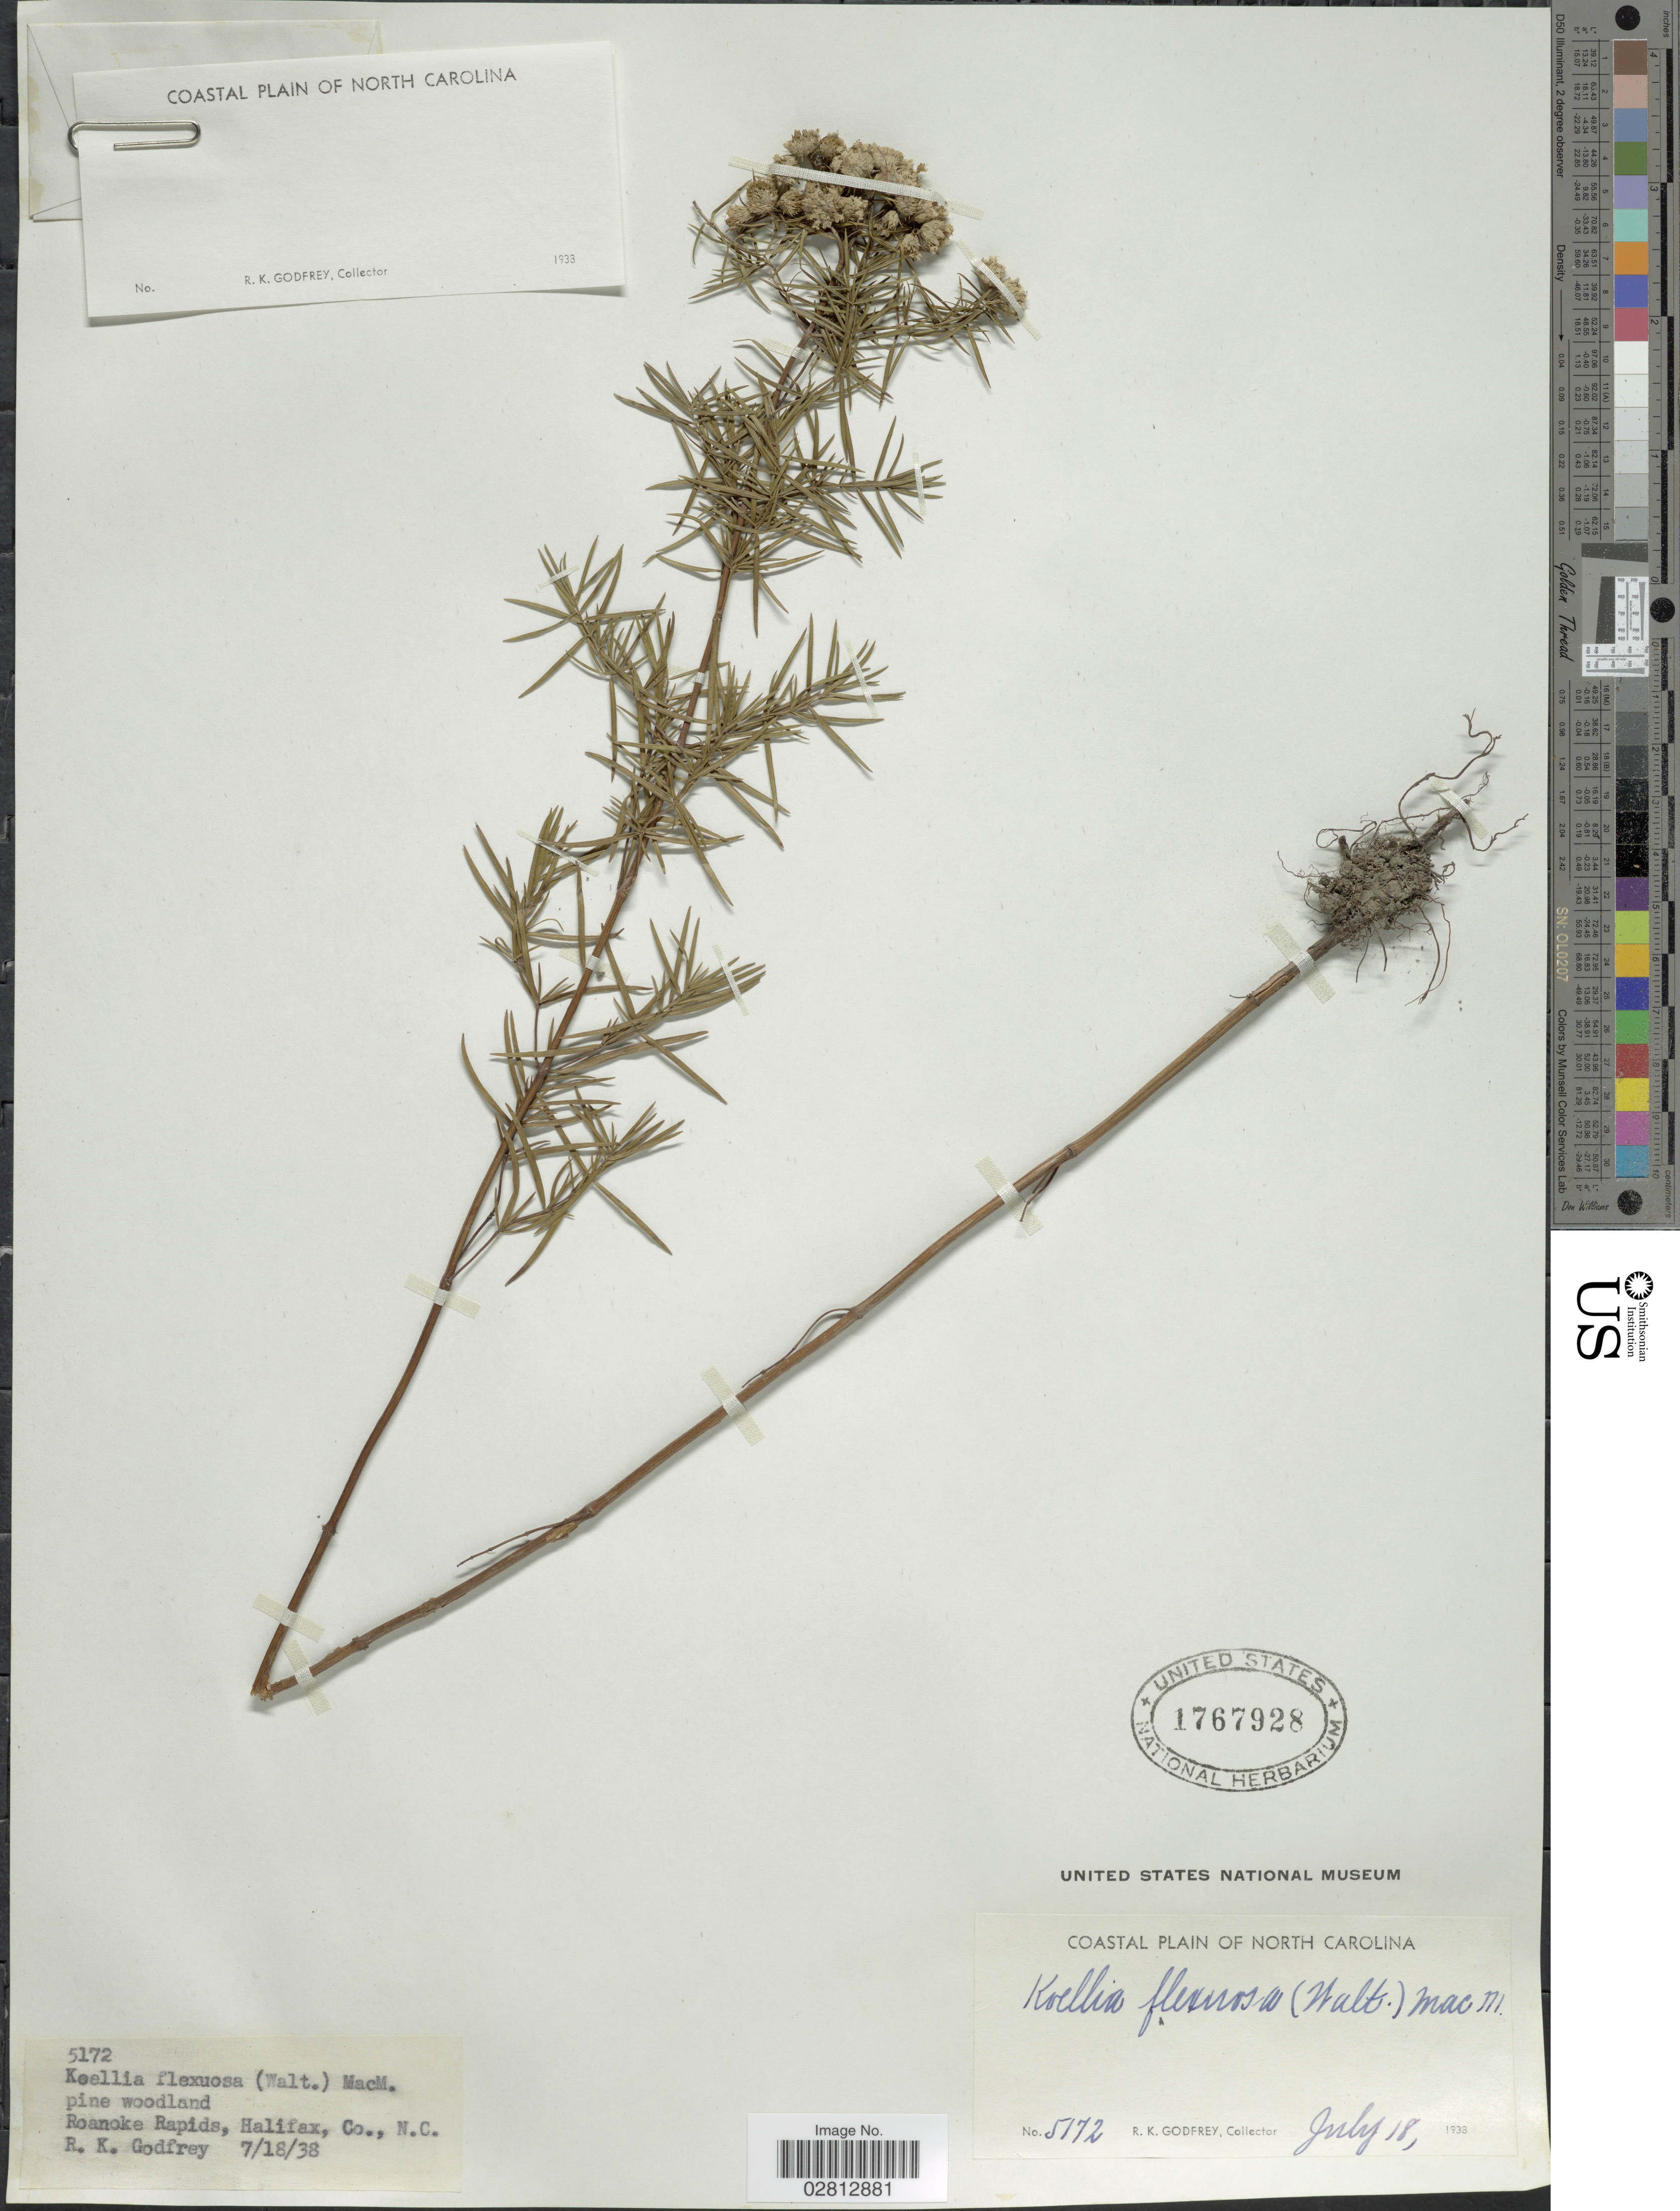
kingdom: Plantae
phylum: Tracheophyta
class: Magnoliopsida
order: Lamiales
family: Lamiaceae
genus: Pycnanthemum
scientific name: Pycnanthemum tenuifolium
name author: Schrad.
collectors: R. K. Godfrey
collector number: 5172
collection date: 1938-07-18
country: United States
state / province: North Carolina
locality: Coastal Plain. Roanoke Rapids, Halifax Co.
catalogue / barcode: US 1767928